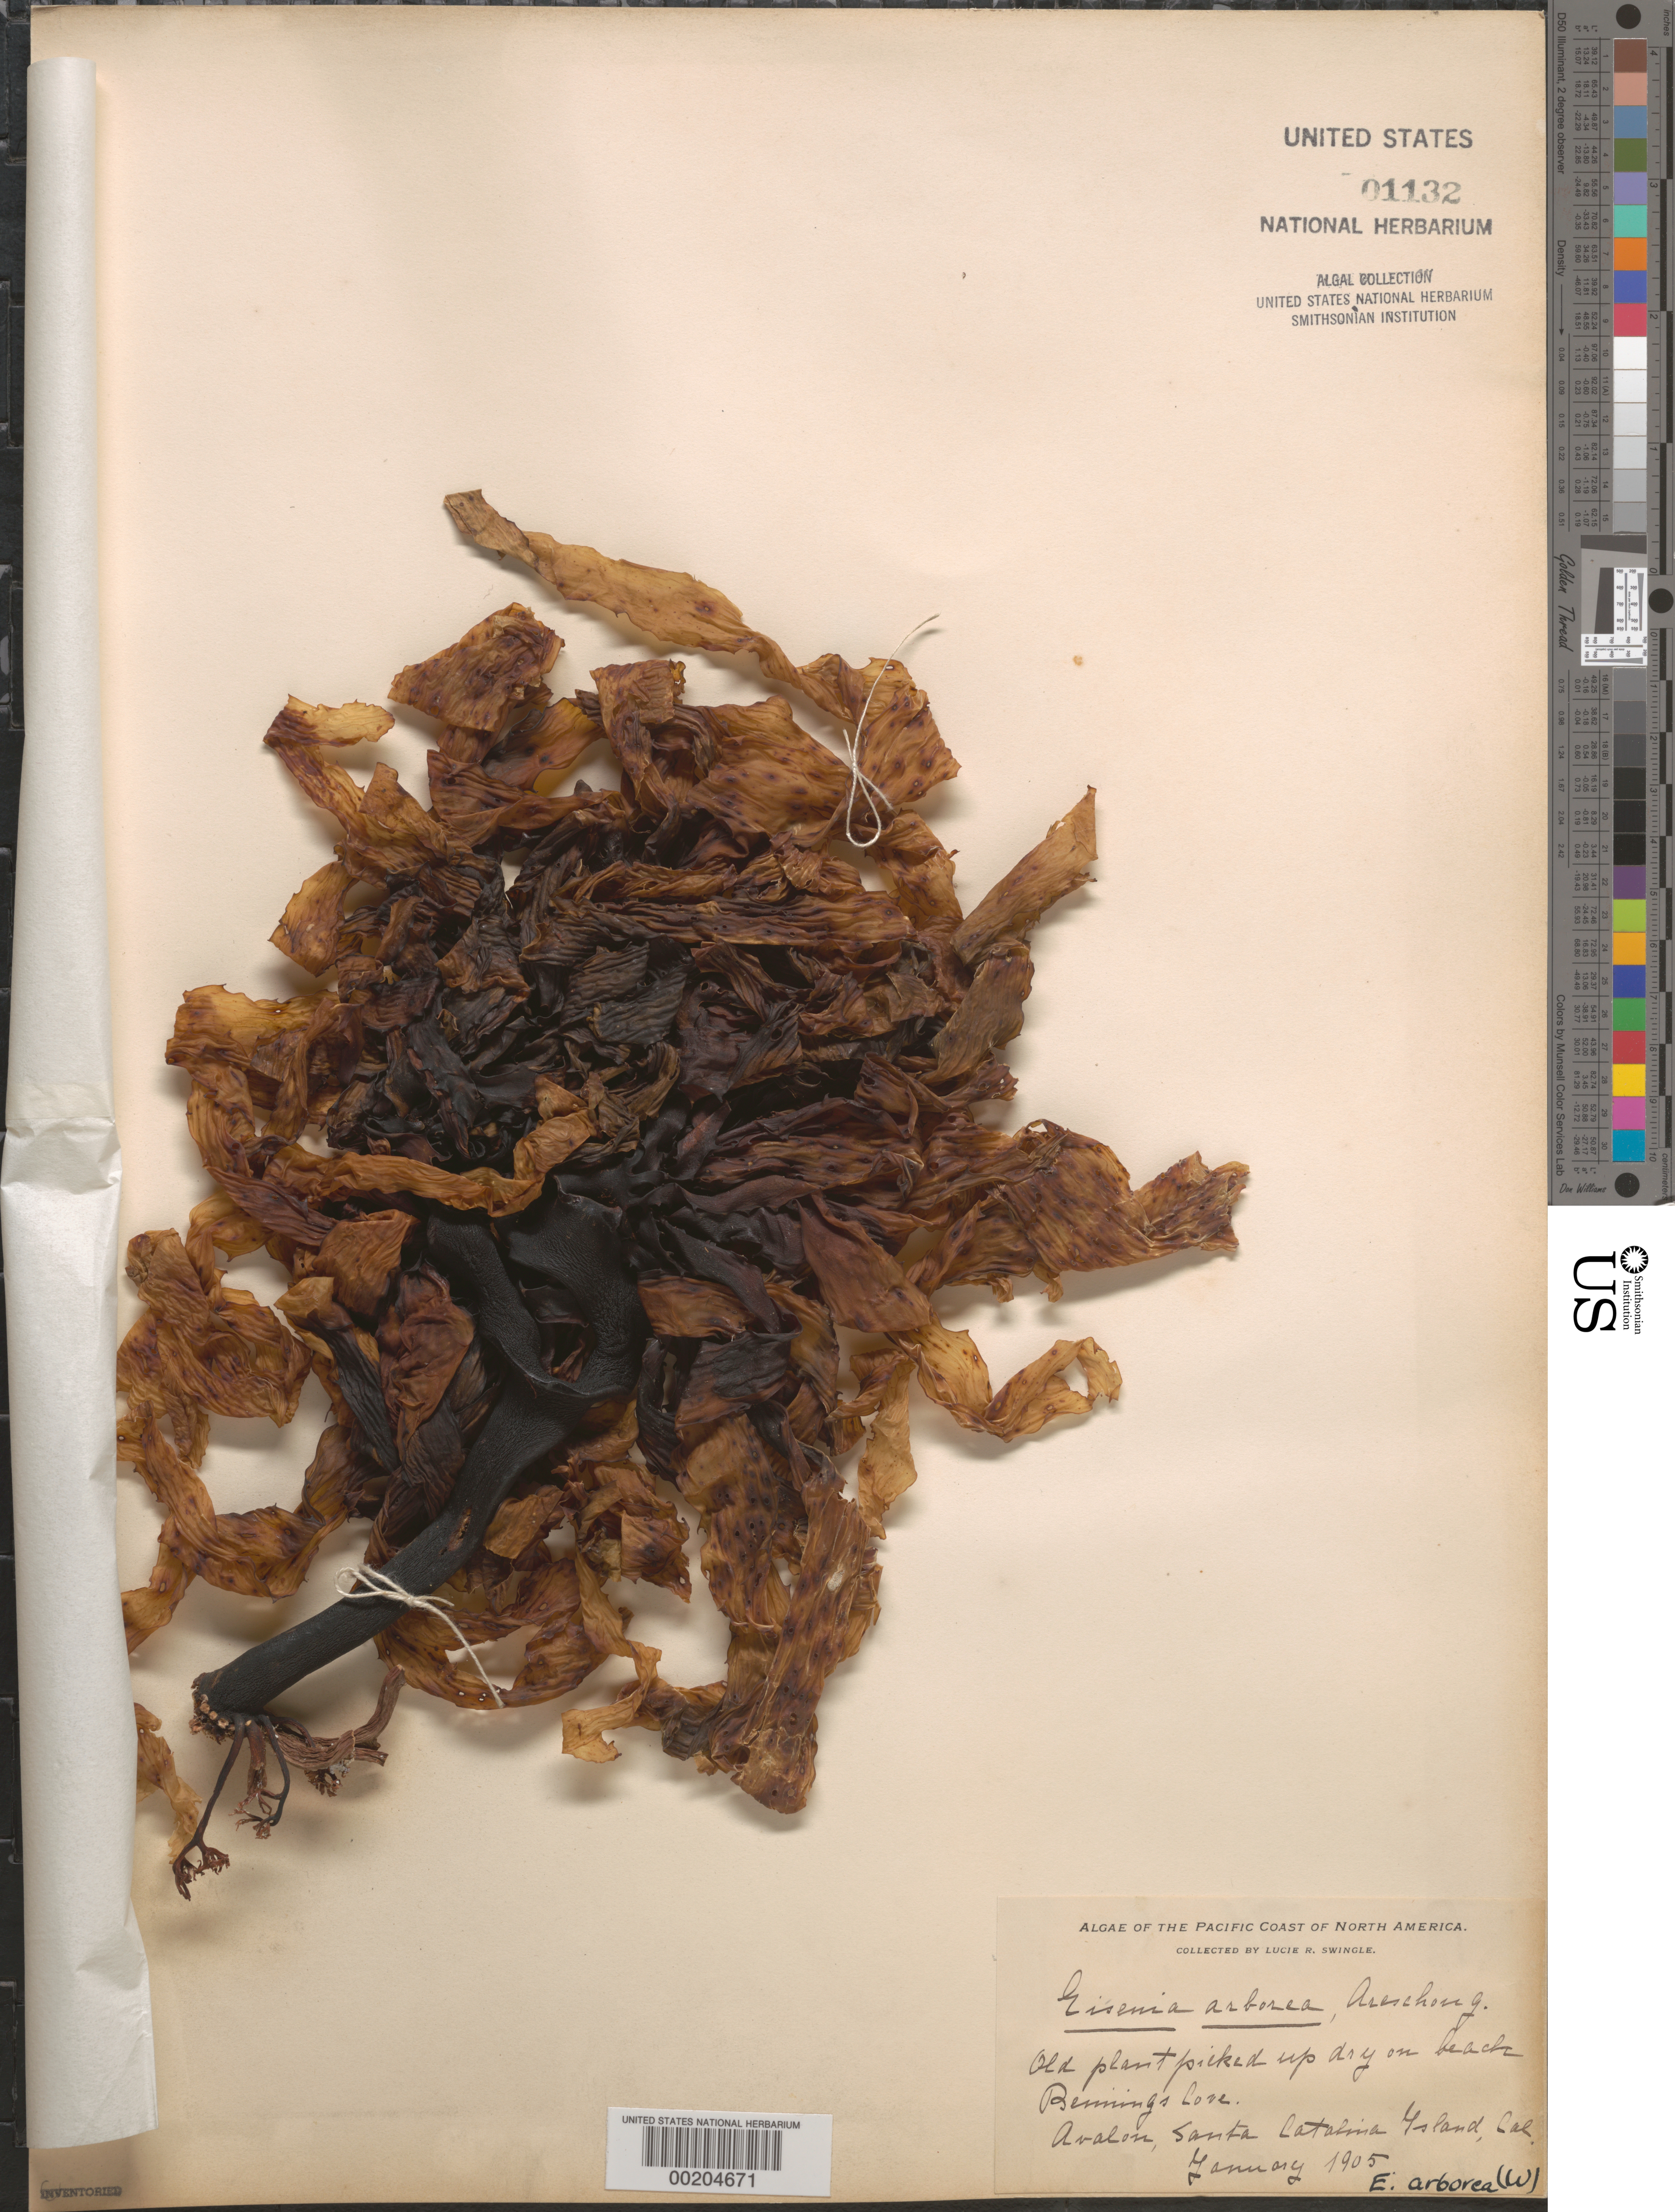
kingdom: Chromista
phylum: Ochrophyta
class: Phaeophyceae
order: Laminariales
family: Lessoniaceae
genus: Eisenia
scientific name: Eisenia arborea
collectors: L. Swingle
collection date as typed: Jan 1905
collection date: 1905-01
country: United States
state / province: California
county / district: Los Angeles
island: Santa Catalina Island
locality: Bennings Cove, Avalon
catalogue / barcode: US 1132